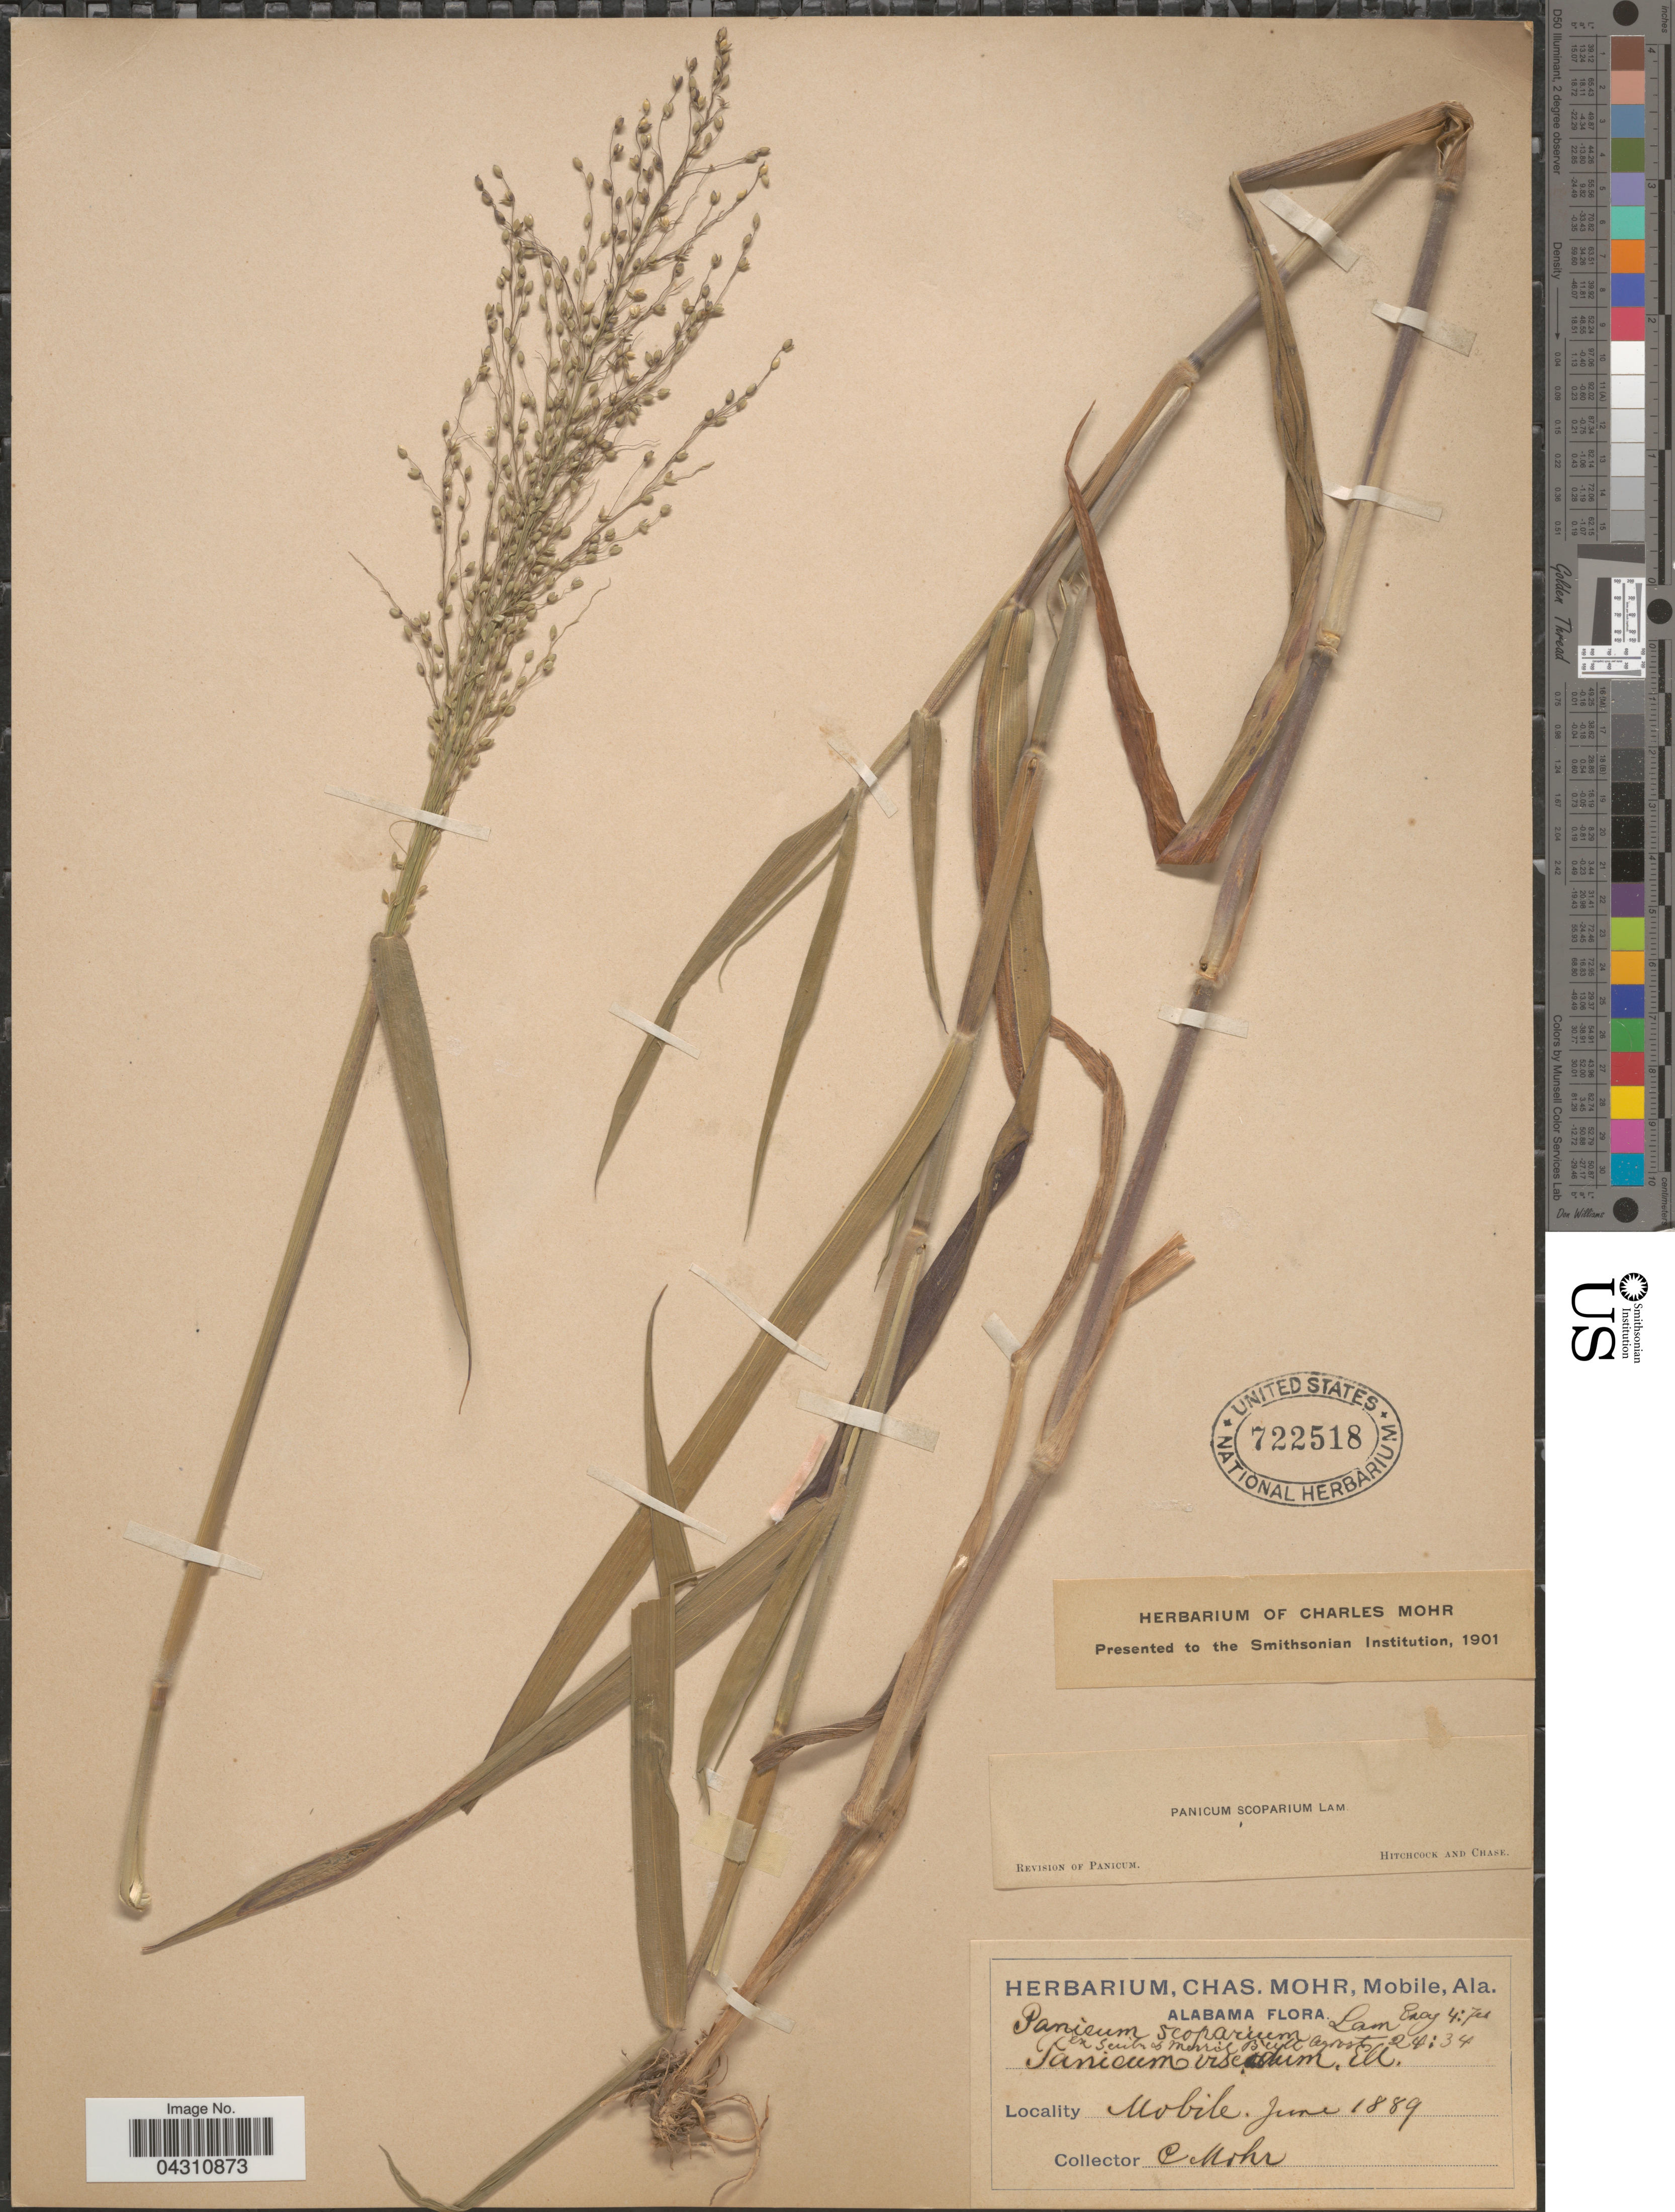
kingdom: Plantae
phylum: Tracheophyta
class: Liliopsida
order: Poales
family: Poaceae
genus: Dichanthelium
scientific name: Dichanthelium scoparium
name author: (Lam.) Gould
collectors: Mohr, C. T. (herbarium)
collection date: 1889-06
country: United States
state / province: Alabama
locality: Mobile.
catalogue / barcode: US 722518